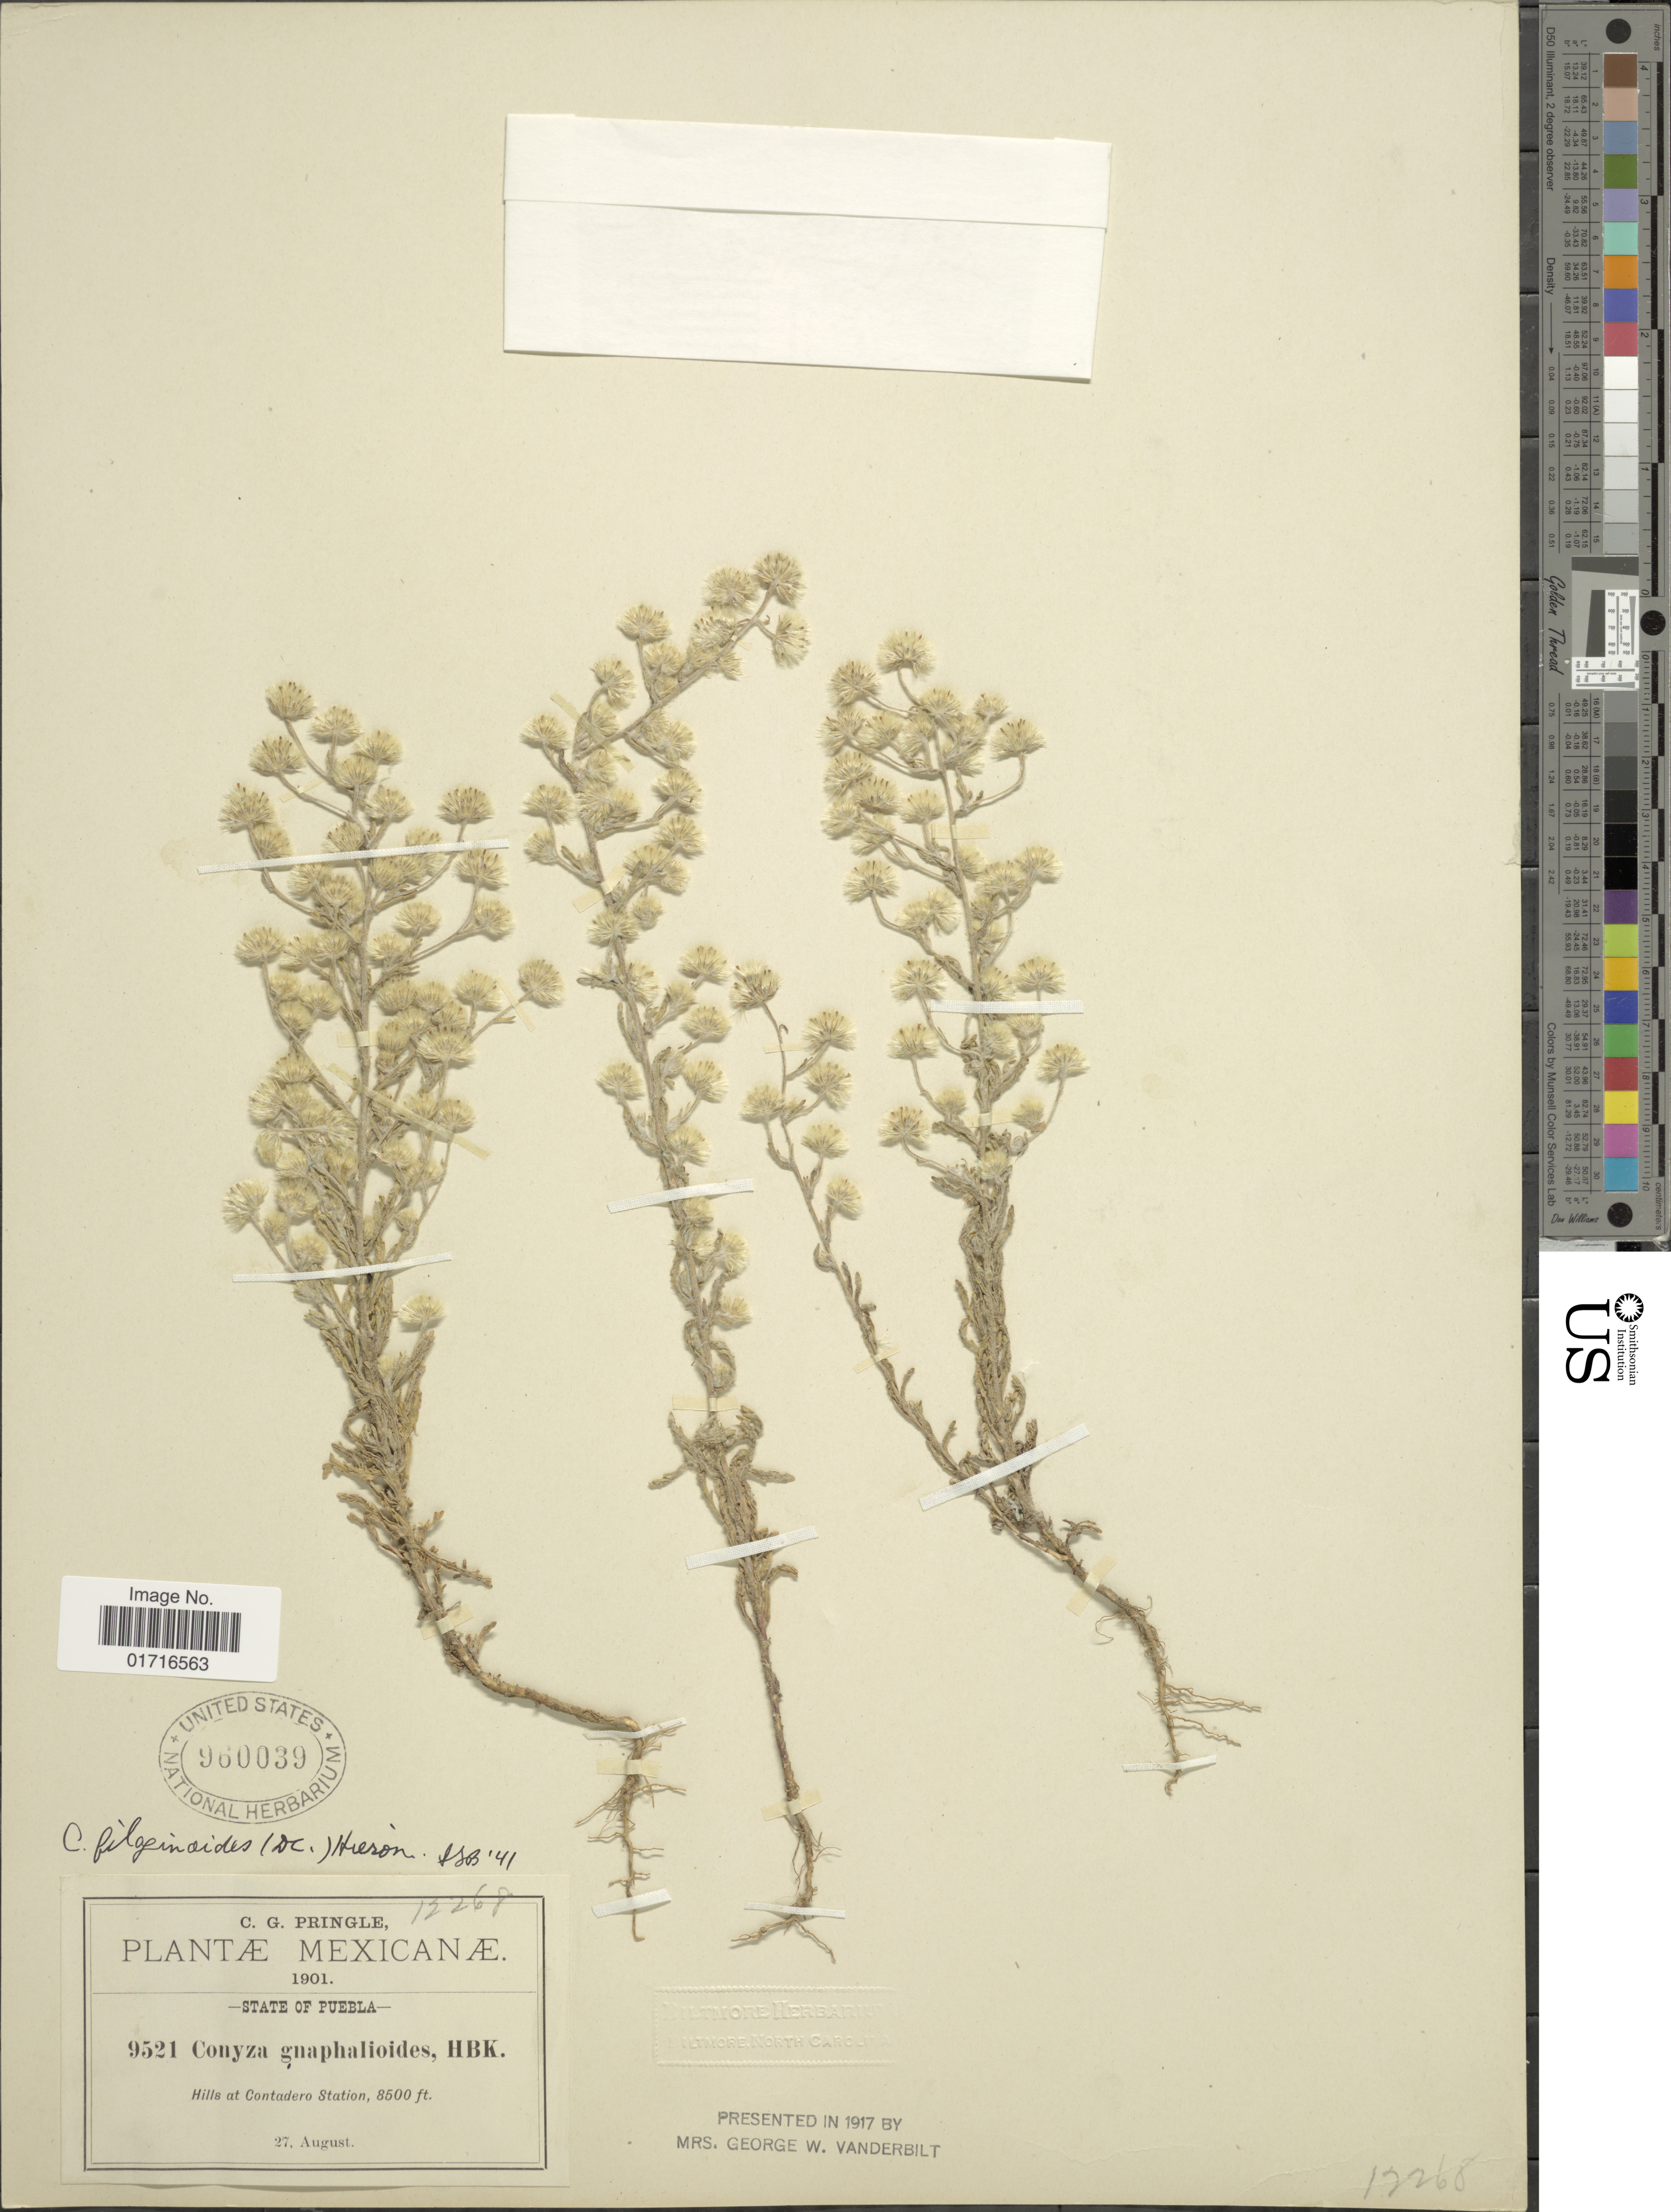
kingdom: Plantae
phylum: Tracheophyta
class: Magnoliopsida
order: Asterales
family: Asteraceae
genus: Conyza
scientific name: Conyza filaginoides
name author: (DC.) Hieron.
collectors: C. G. Pringle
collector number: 9521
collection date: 1901-08-27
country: Mexico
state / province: Puebla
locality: Hills at Contadero Station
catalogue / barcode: US 960039